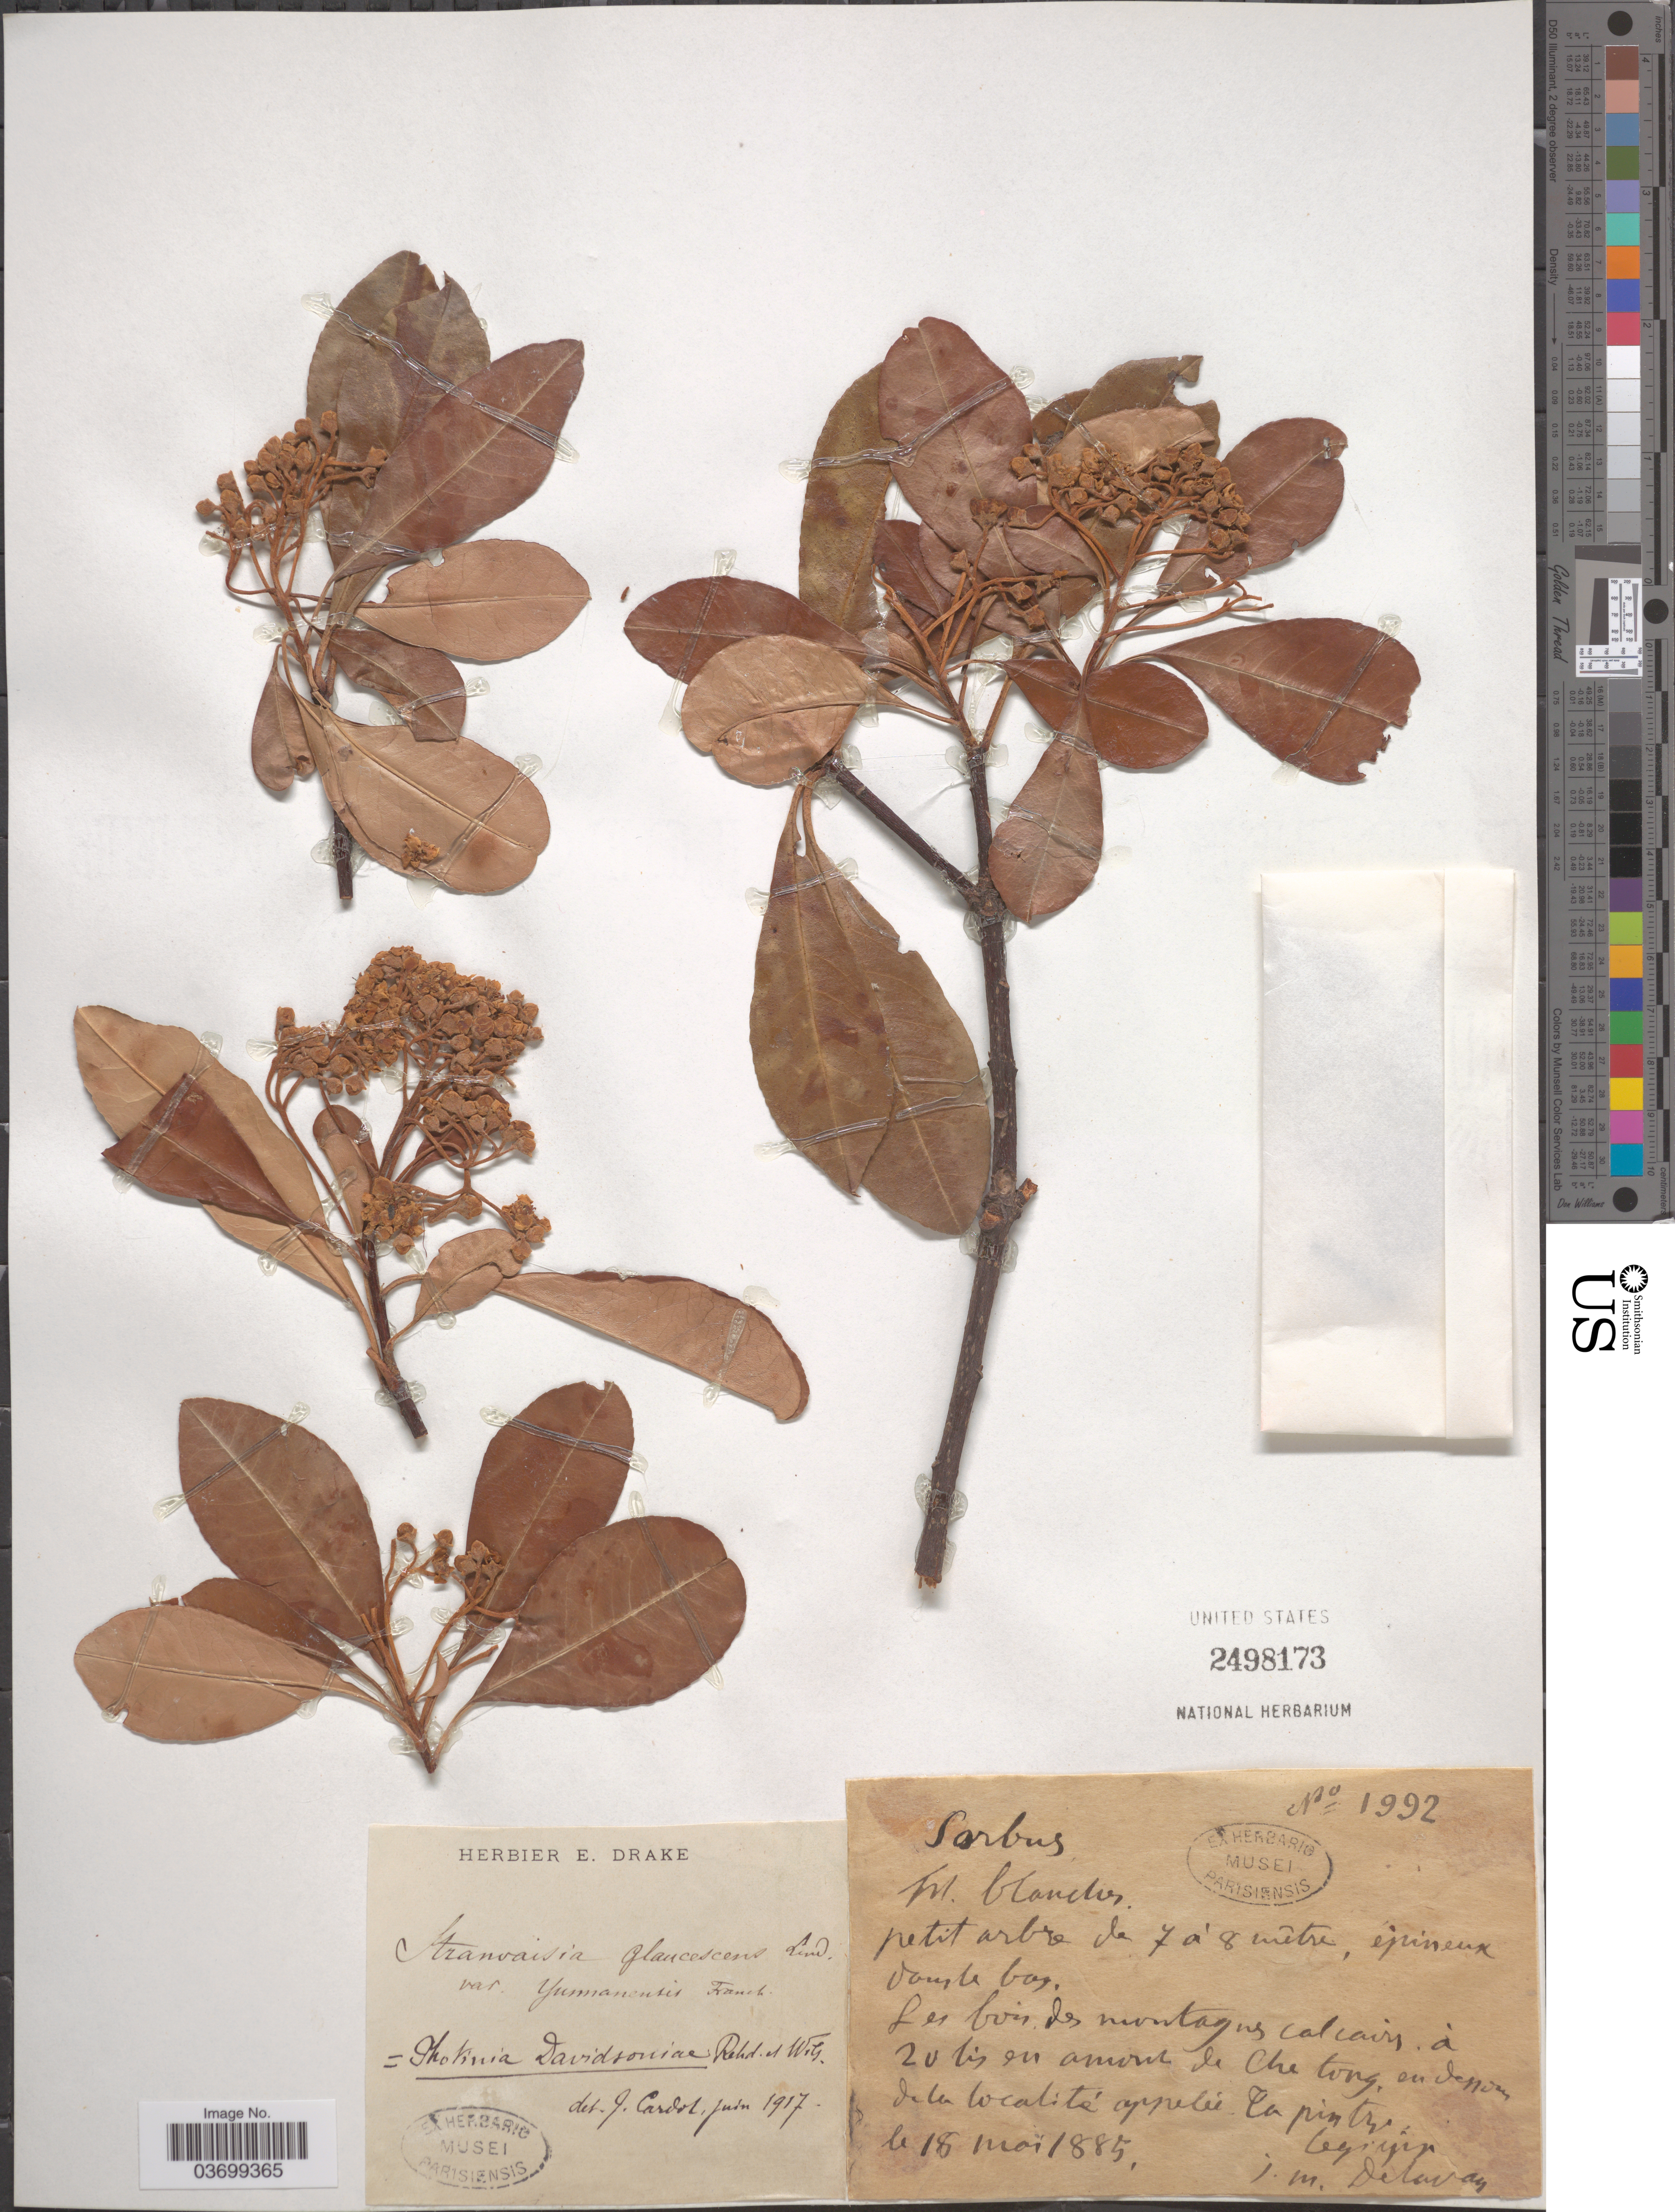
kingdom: Plantae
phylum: Tracheophyta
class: Magnoliopsida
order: Rosales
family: Rosaceae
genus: Photinia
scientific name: Photinia davidsoniae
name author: Rehder & E.H. Wilson in Sarg.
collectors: J. Delavay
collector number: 1992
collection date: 1885-05-18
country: China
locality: Les bois de montagnes calcaire à 20 li en amont de Che tong, en venom dila localité appetic La pintze. [interpreted]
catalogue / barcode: US 2498173